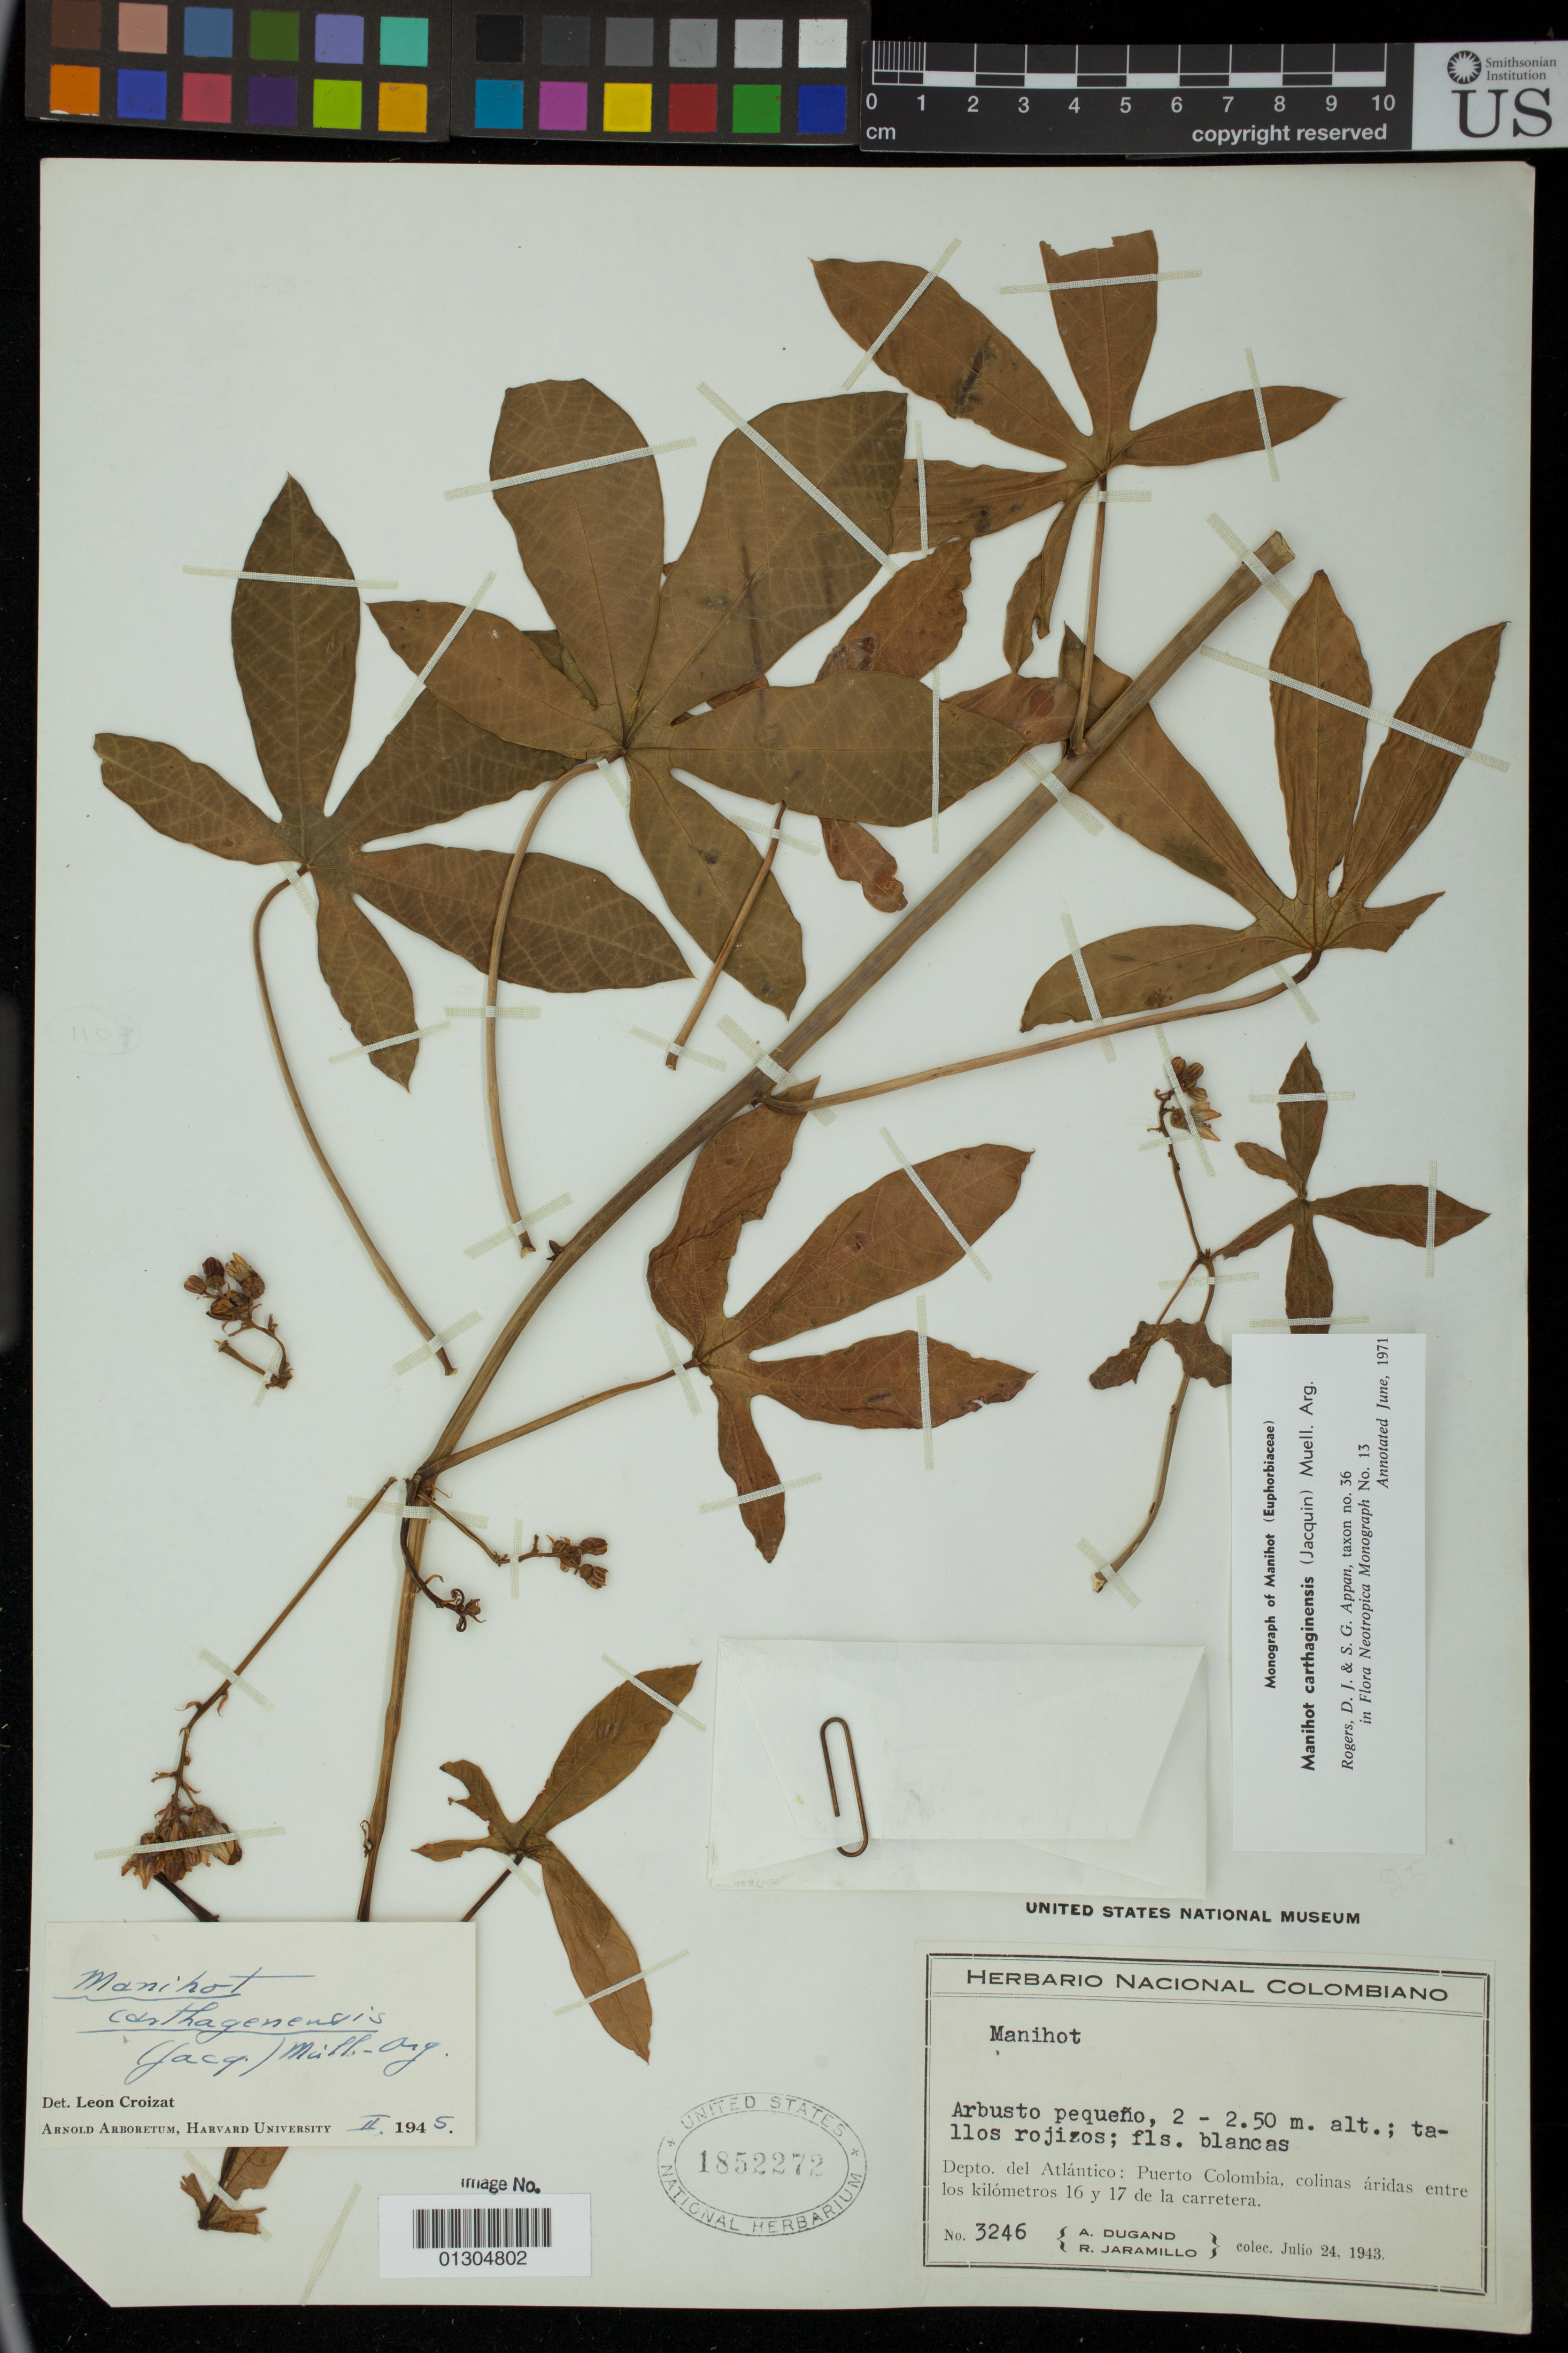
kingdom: Plantae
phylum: Tracheophyta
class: Magnoliopsida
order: Malpighiales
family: Euphorbiaceae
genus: Manihot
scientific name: Manihot carthagenensis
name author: (Jacq.) Müll. Arg.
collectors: A. Dugand & R. Jaramillo M.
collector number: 3246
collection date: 1943-07-24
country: Colombia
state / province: Atlantico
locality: Depto. del Atlantico: Puerto Colombia, colinas aridas entre los kilometros 16 y 17 de la carretera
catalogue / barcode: US 1852272